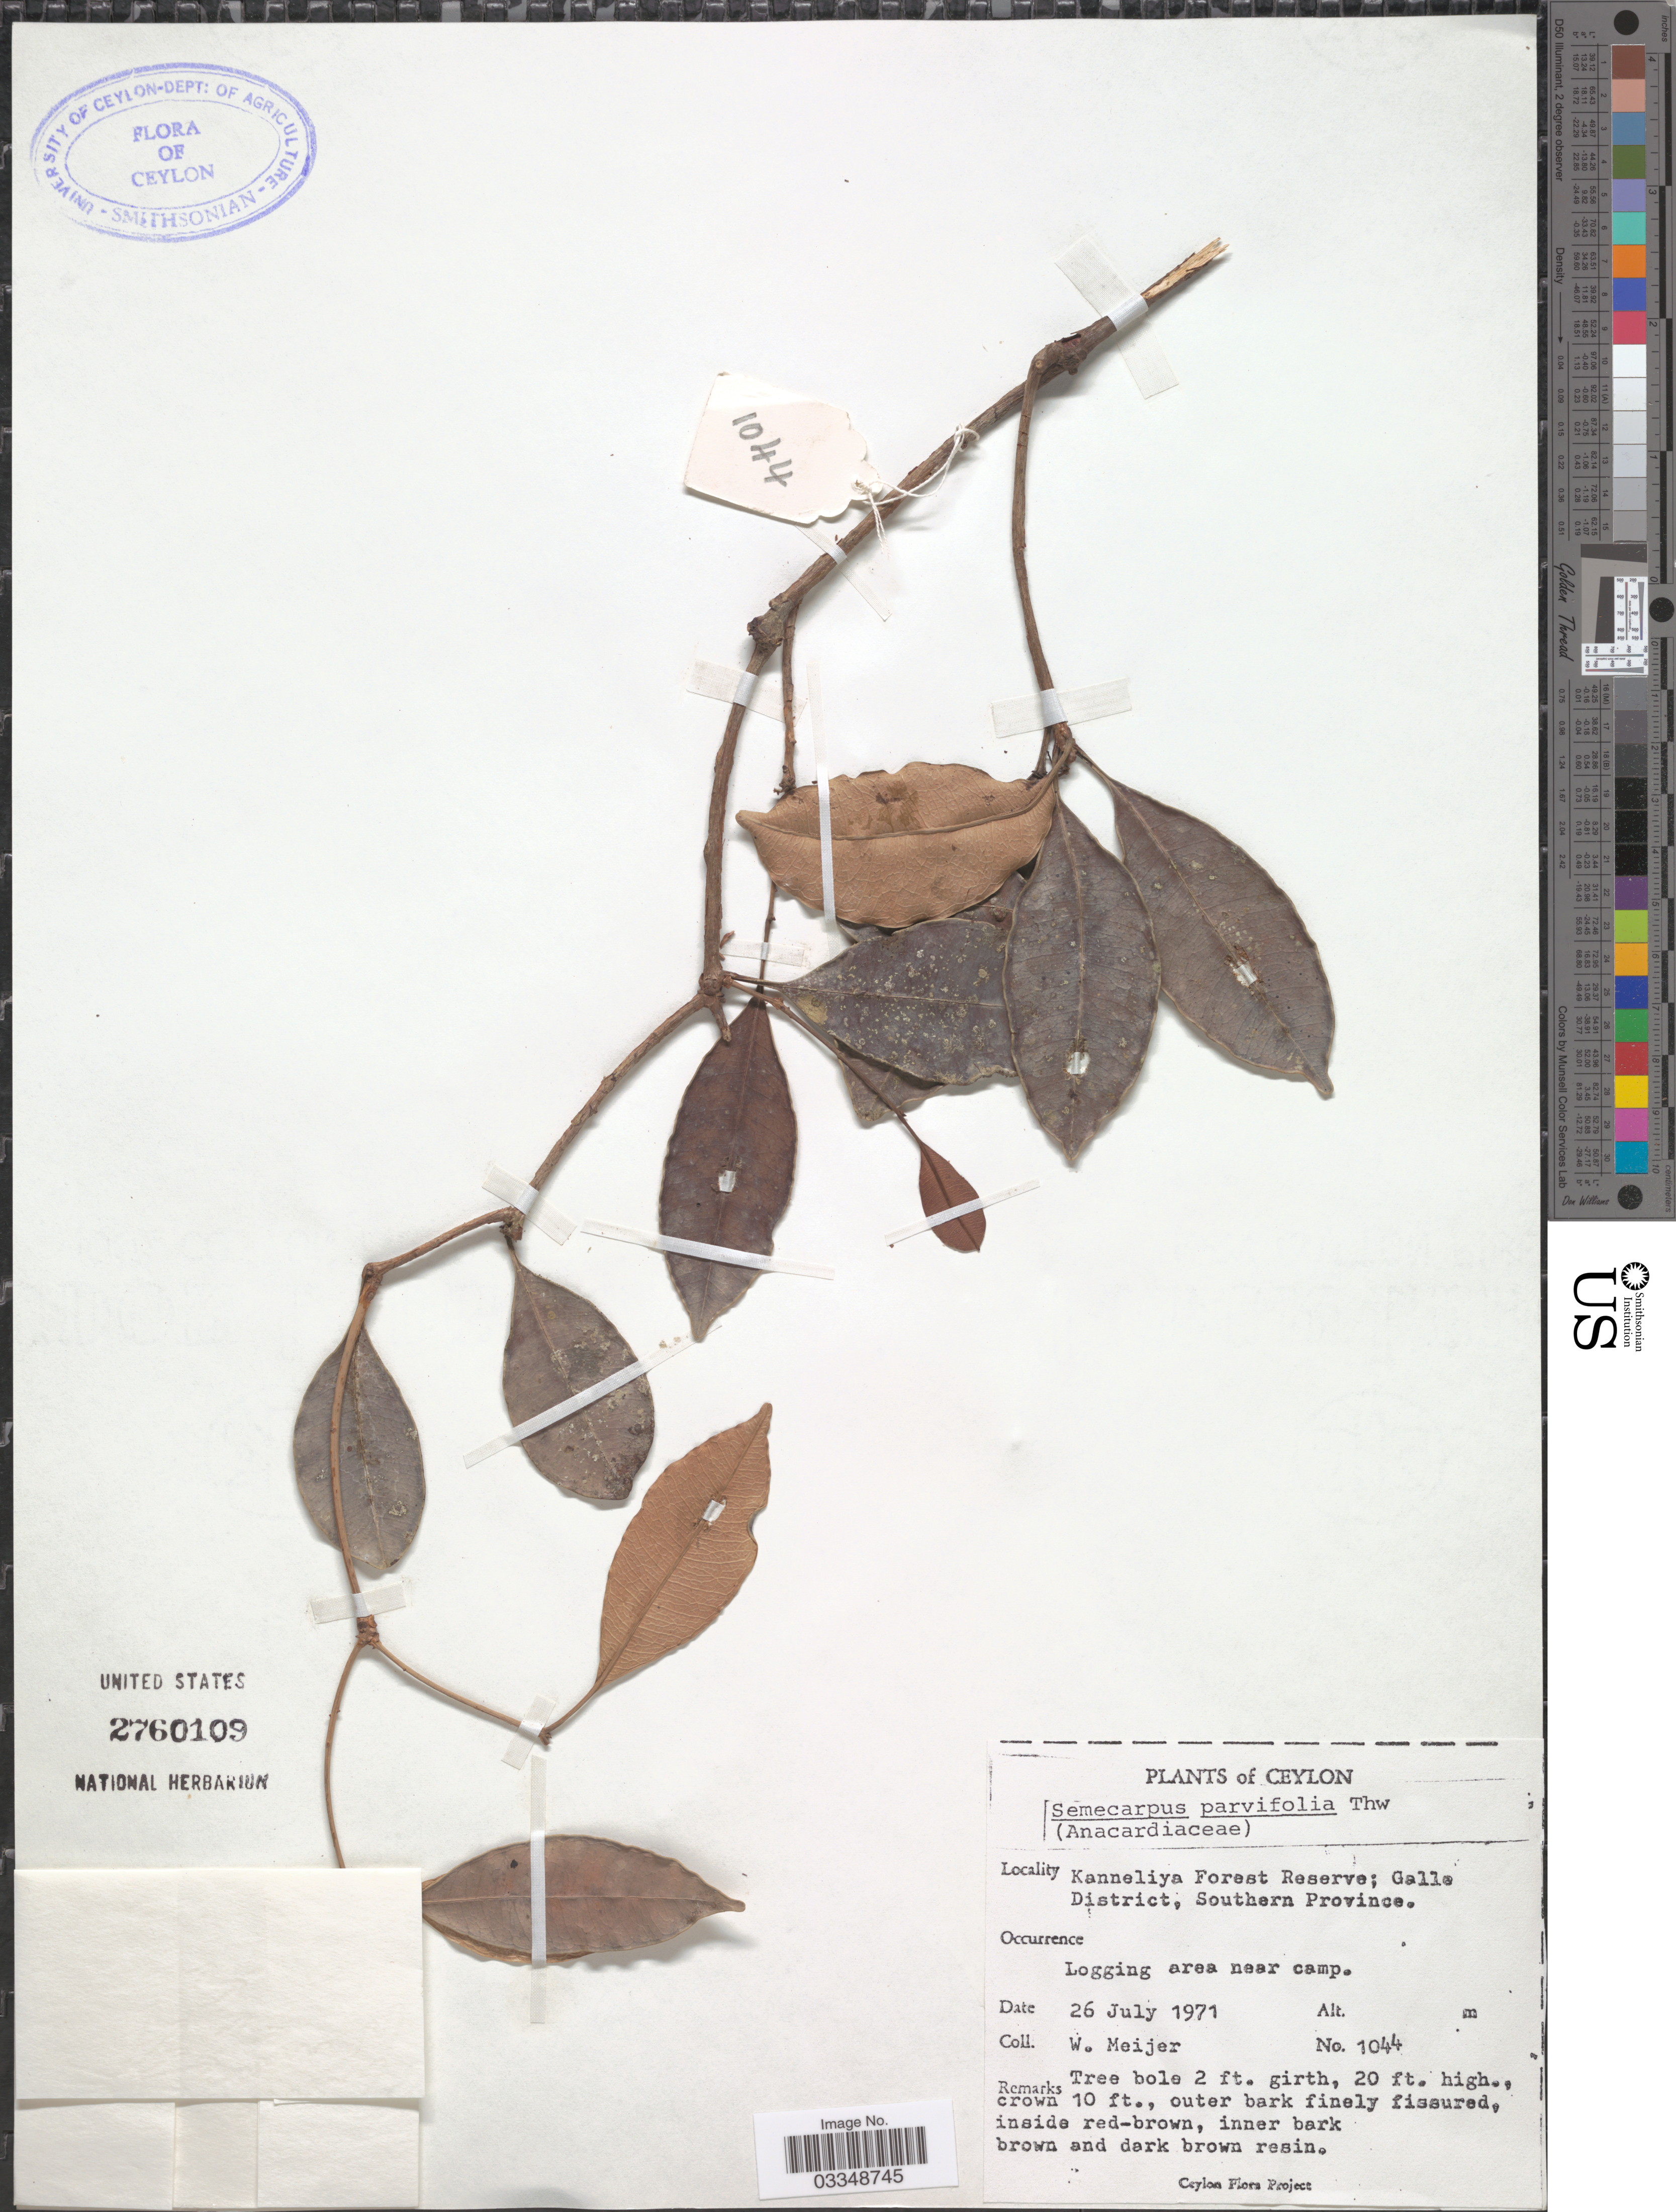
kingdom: Plantae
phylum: Tracheophyta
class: Magnoliopsida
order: Sapindales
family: Anacardiaceae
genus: Semecarpus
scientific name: Semecarpus parvifolius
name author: Thwaites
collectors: W. Meijer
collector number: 1044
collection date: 1971-07-26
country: Sri Lanka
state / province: Southern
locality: Ceylon. Kanneliya Forest Reserve; Galle District.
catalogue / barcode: US 2760109